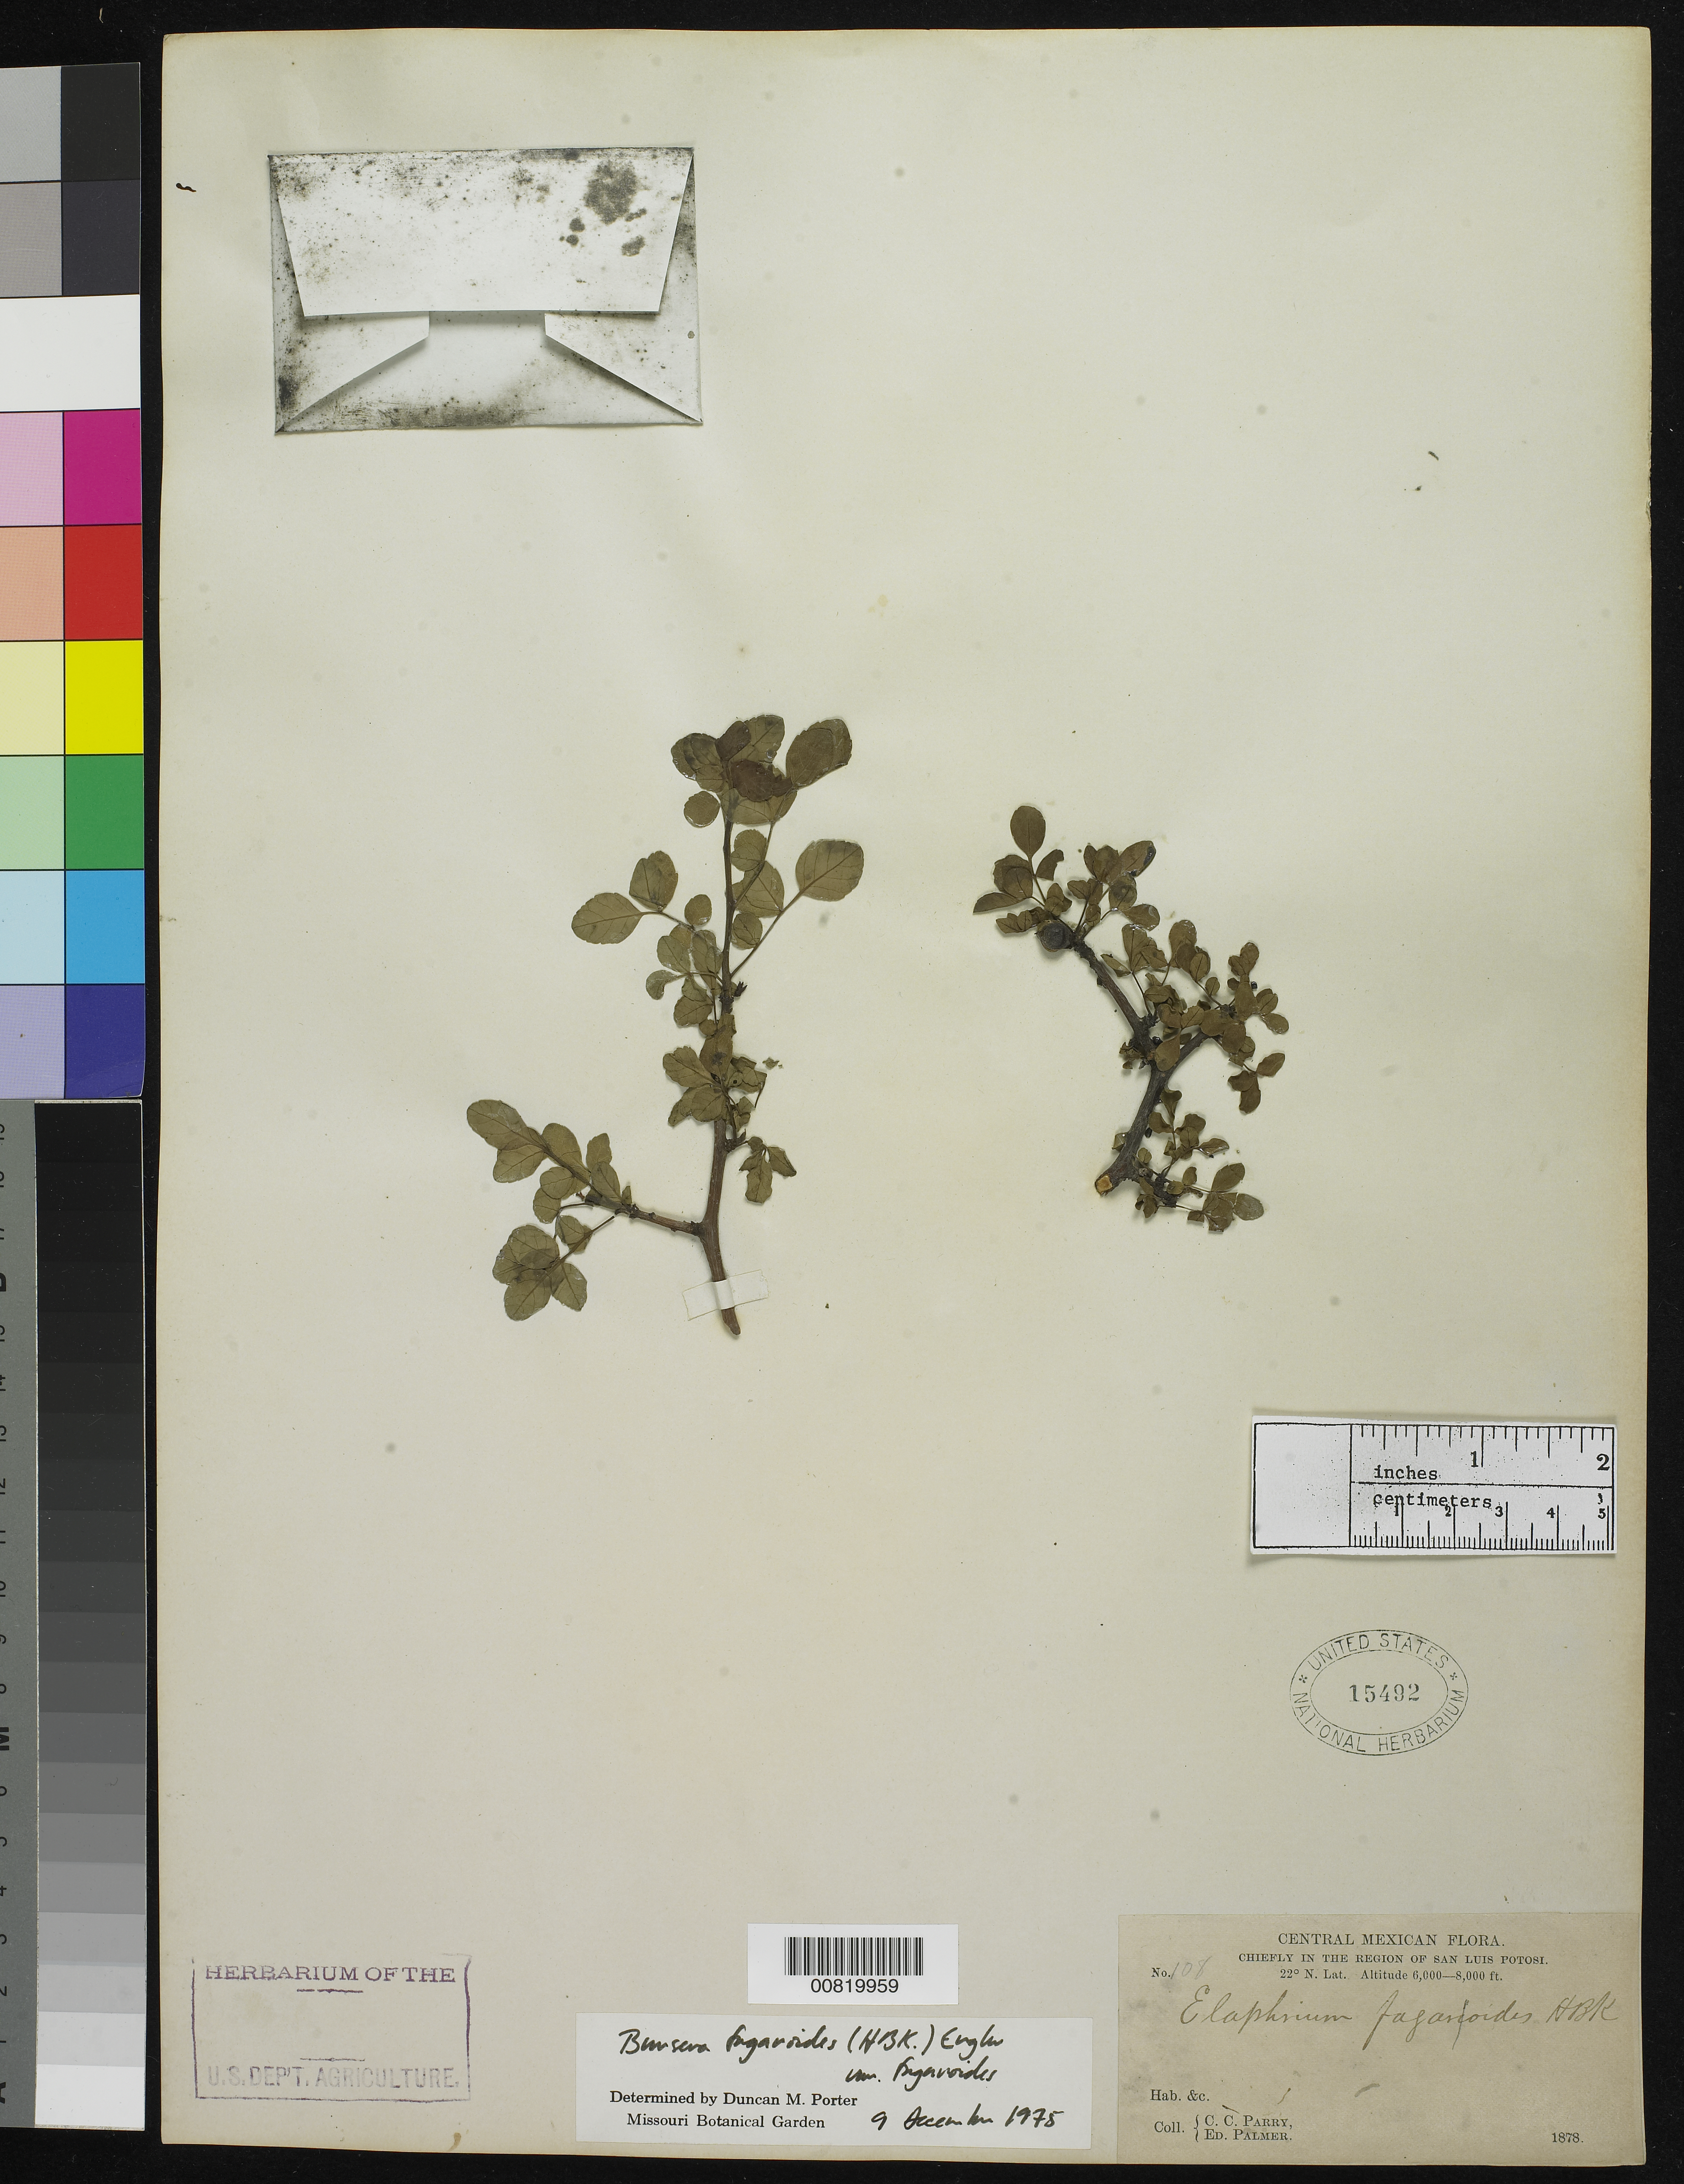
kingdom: Plantae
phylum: Tracheophyta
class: Magnoliopsida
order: Sapindales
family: Burseraceae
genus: Bursera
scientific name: Bursera fagaroides var. fagaroides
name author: (Kunth) Engl.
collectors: C. C. Parry & E. Palmer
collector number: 108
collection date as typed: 1878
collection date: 1878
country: Mexico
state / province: San Luis Potosí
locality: Chiefly in the region of San Luis Potosí.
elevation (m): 1829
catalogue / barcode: US 15492